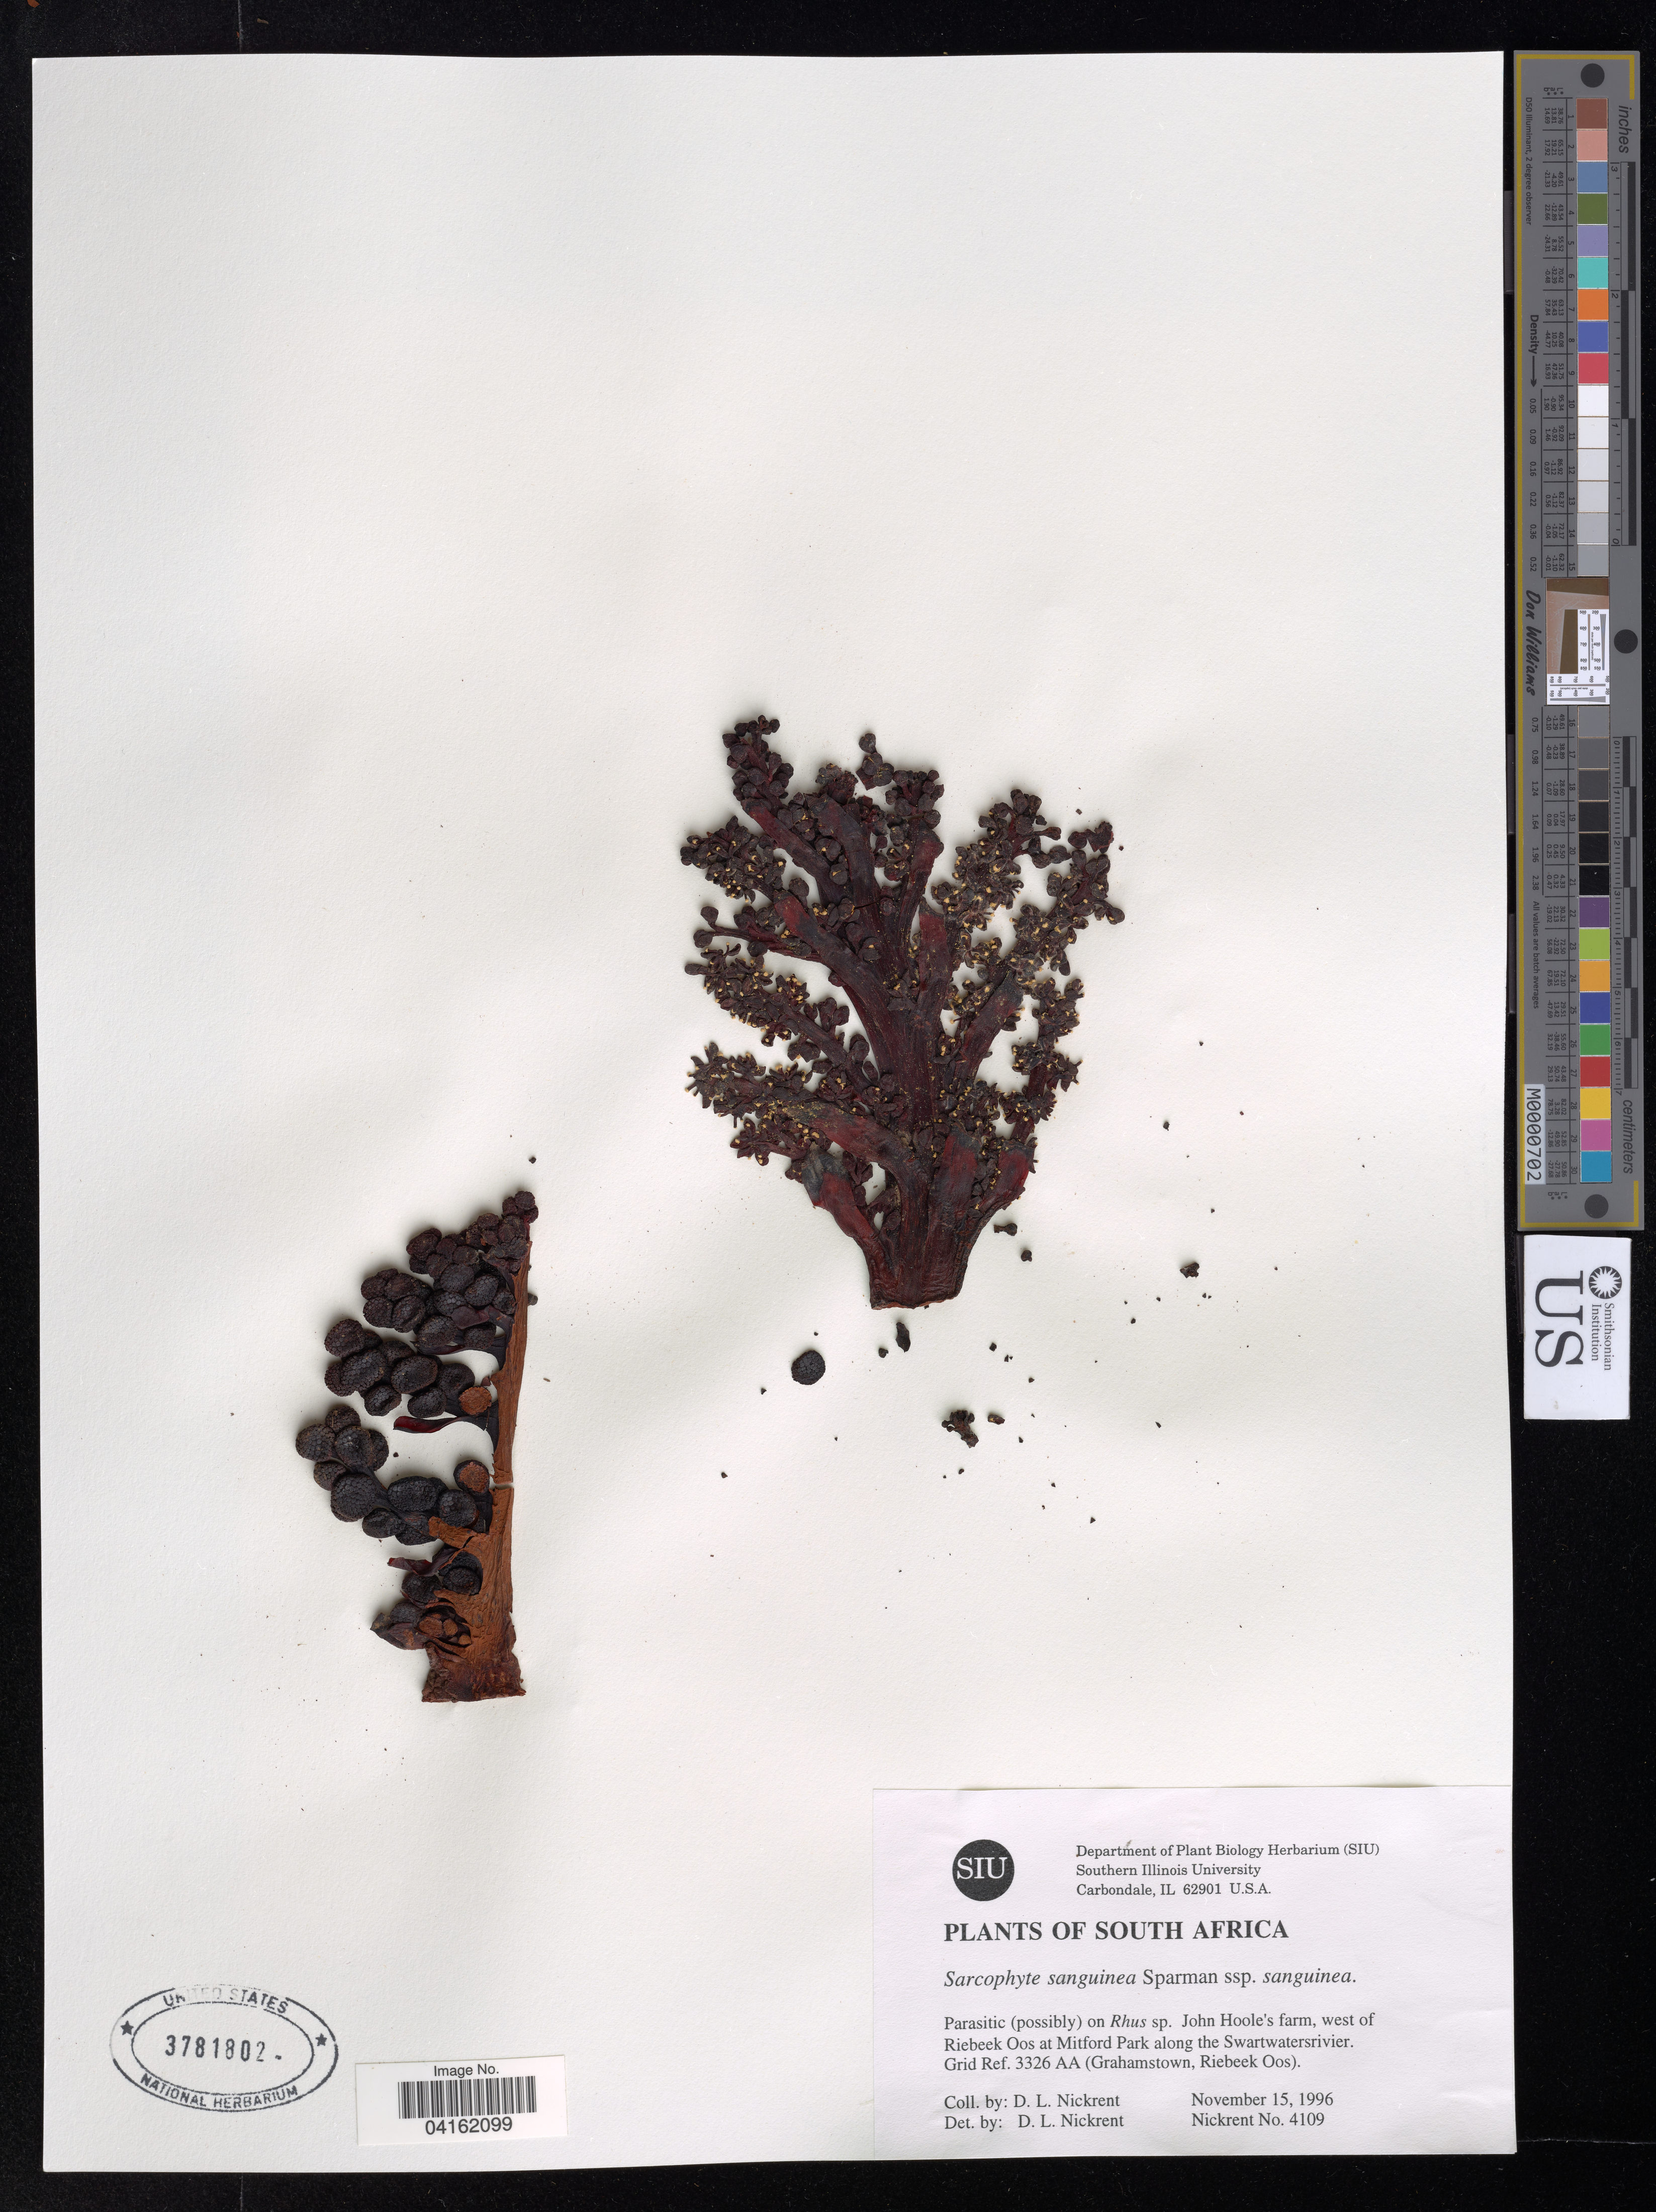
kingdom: Plantae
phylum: Tracheophyta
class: Magnoliopsida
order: Santalales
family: Balanophoraceae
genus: Sarcophyte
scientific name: Sarcophyte sanguinea subsp. sanguinea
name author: Sparrm.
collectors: D. Nickrent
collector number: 4109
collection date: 1996-11-15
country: South Africa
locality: John Hoole's farm, west of Riebeek Oos at Mitford Park along the Swartwatersrivier. Grid Ref. 3326 AA (Grahamstown, Riebeek Oos).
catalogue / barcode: US 3781802